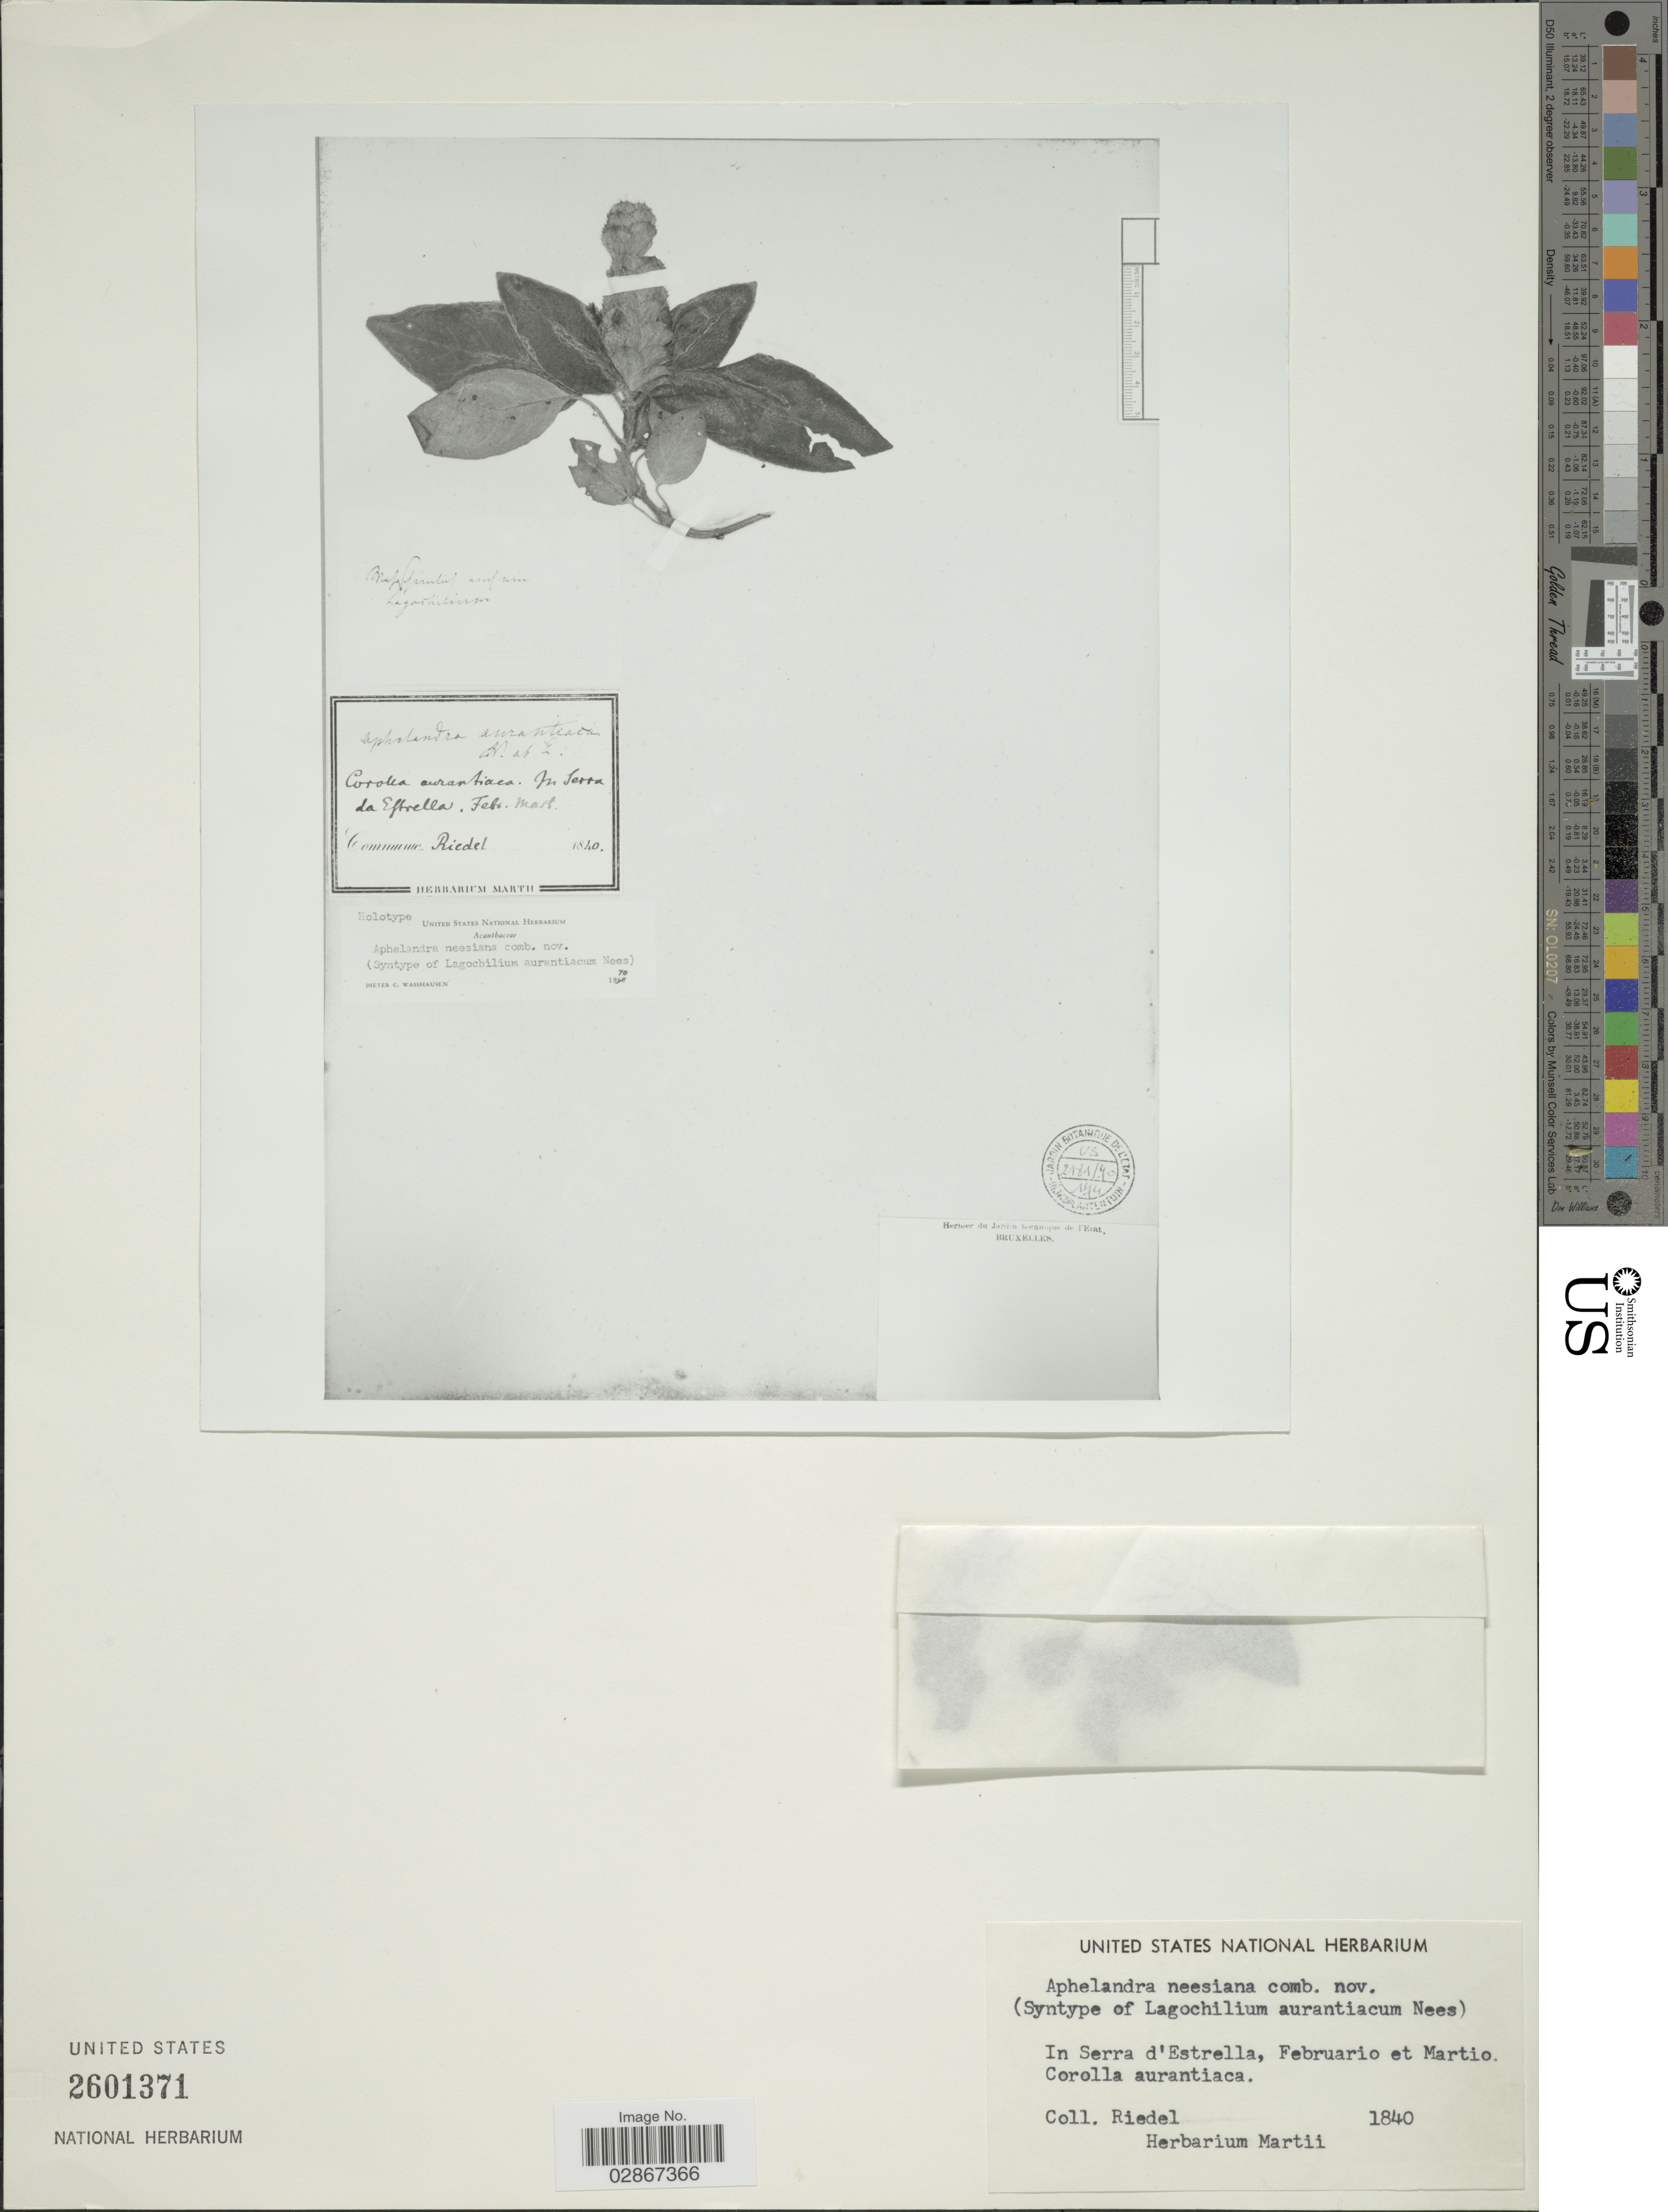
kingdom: Plantae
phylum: Tracheophyta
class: Magnoliopsida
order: Lamiales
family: Acanthaceae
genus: Aphelandra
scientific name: Aphelandra neesiana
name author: Wassh.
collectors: Riedel, --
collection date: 1840-02/1840-03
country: Portugal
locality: In Serra d'Estrella.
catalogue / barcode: US 2601371